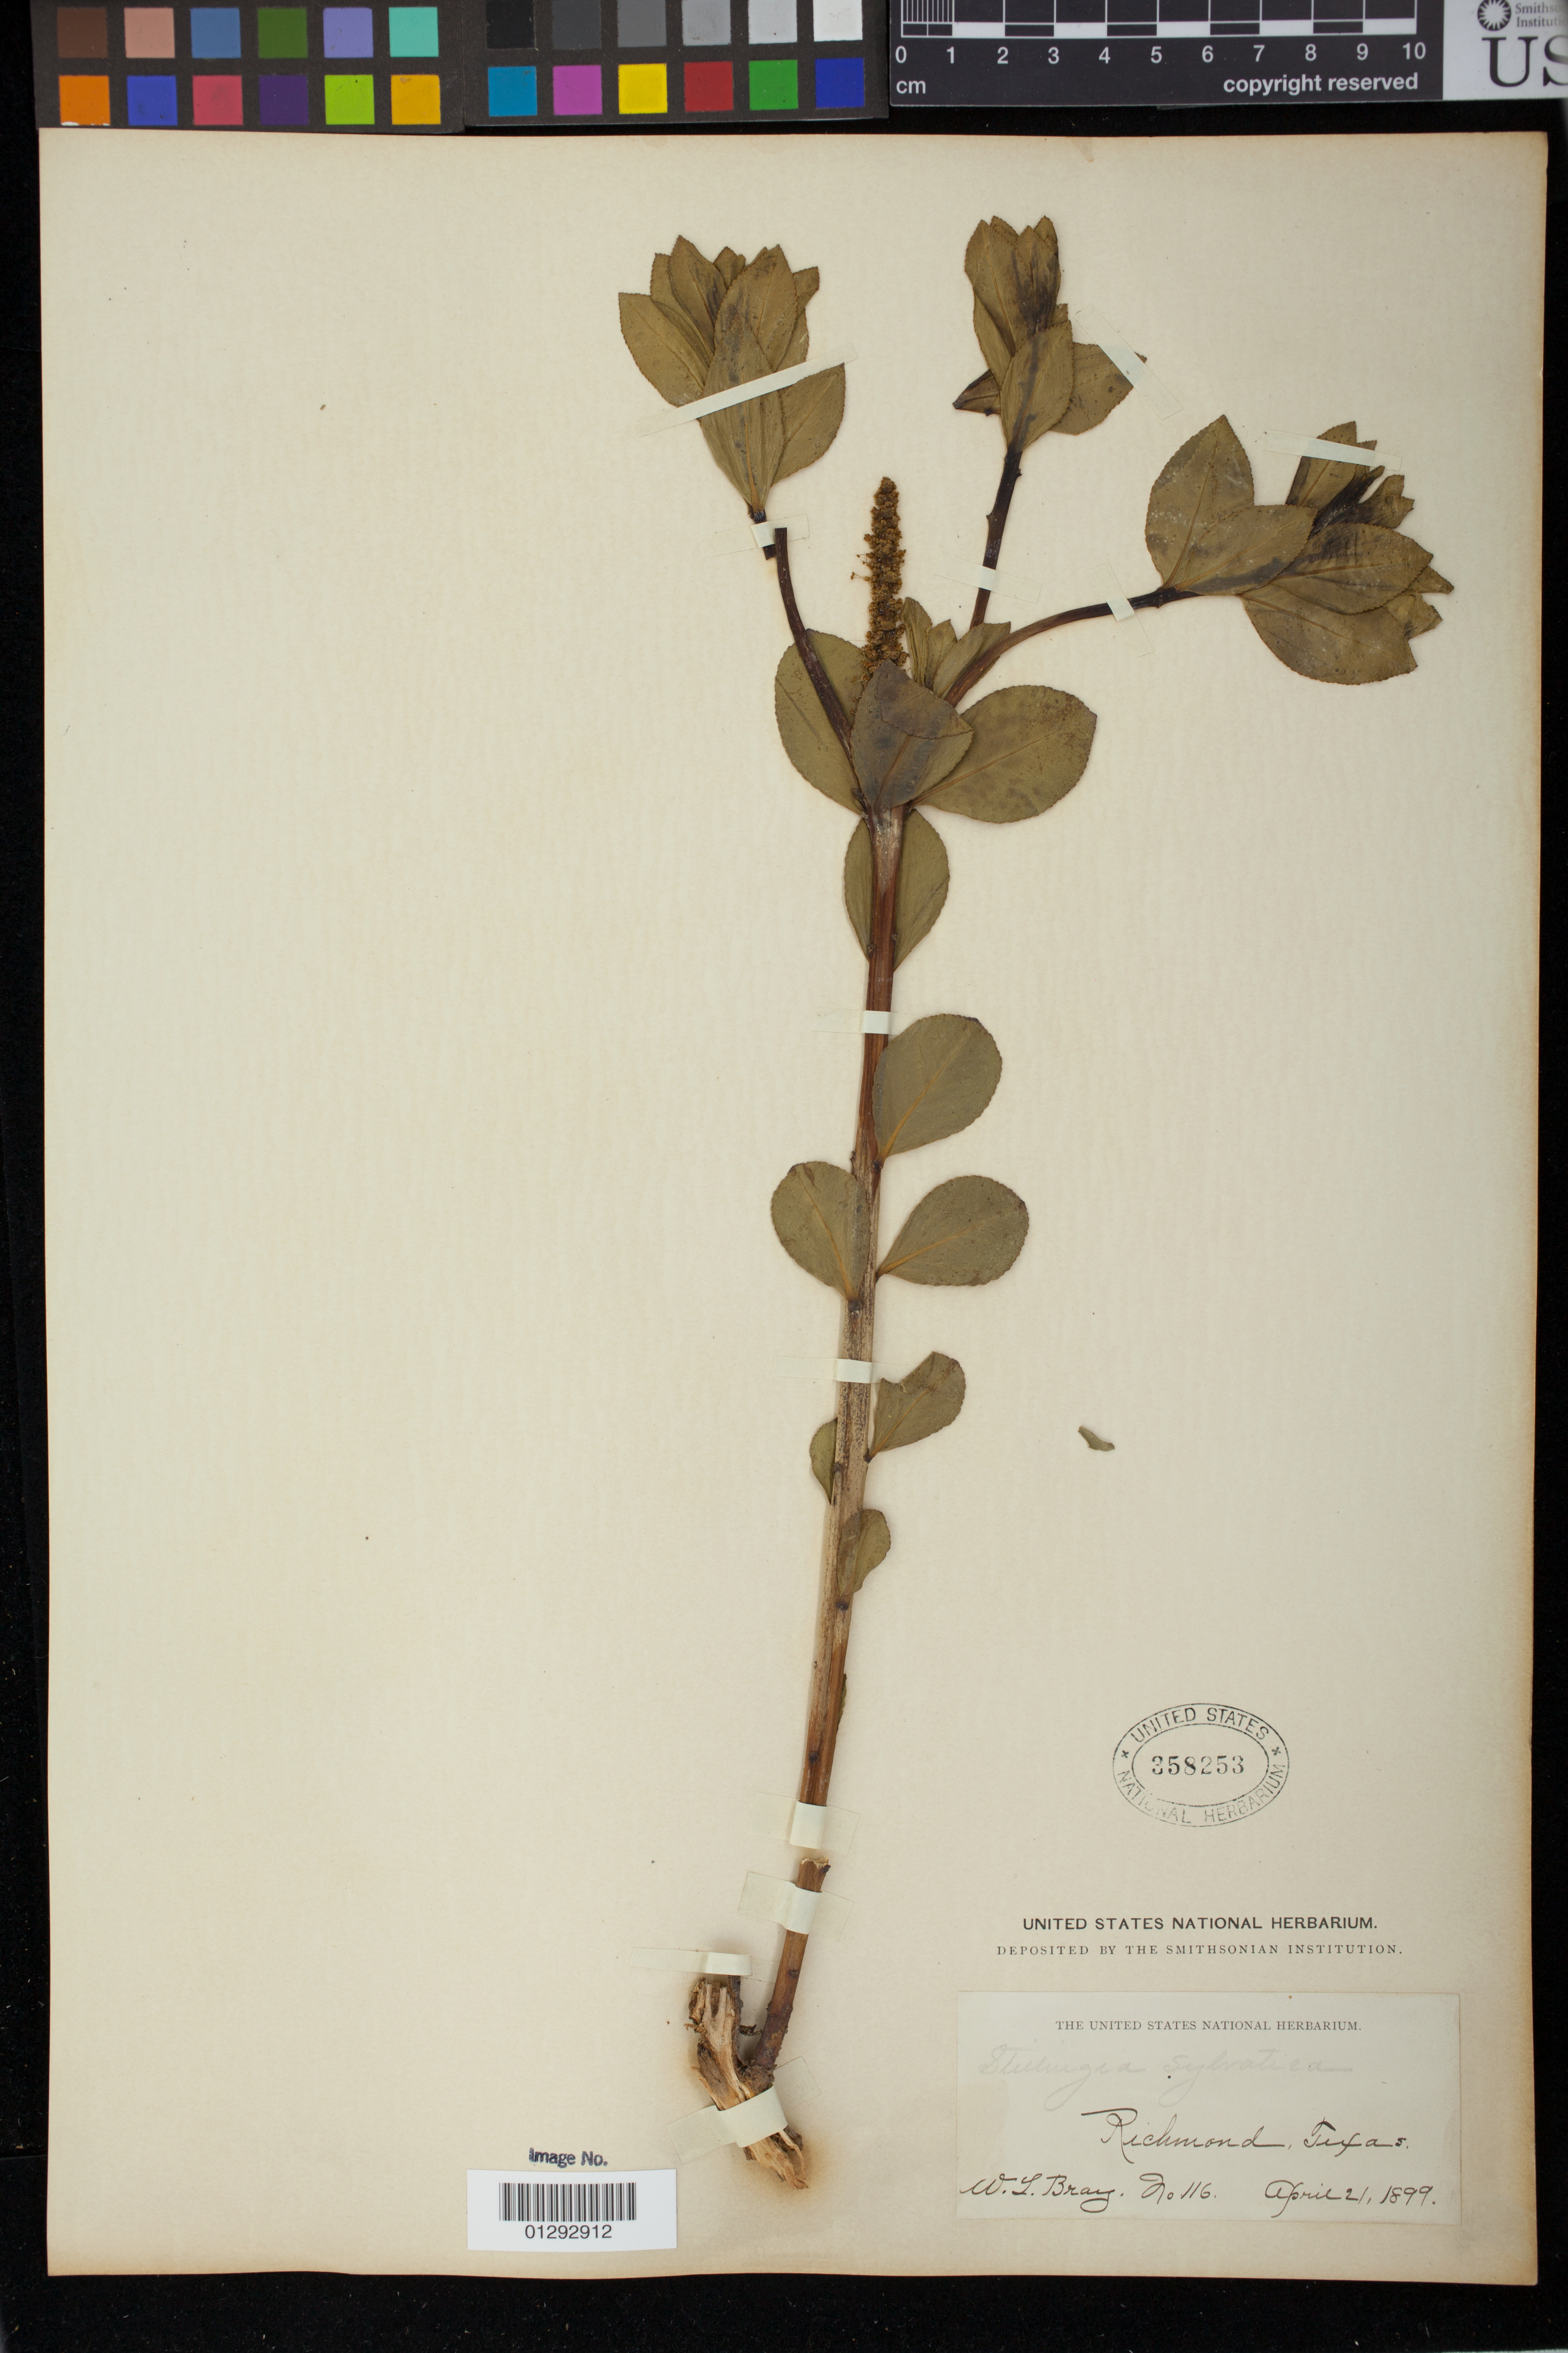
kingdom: Plantae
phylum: Tracheophyta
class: Magnoliopsida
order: Malpighiales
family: Euphorbiaceae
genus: Stillingia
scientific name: Stillingia sylvatica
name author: L.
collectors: W. L. Bray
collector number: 116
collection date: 1899-04-21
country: United States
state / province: Texas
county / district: Fort Bend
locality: Richmond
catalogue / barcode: US 358253